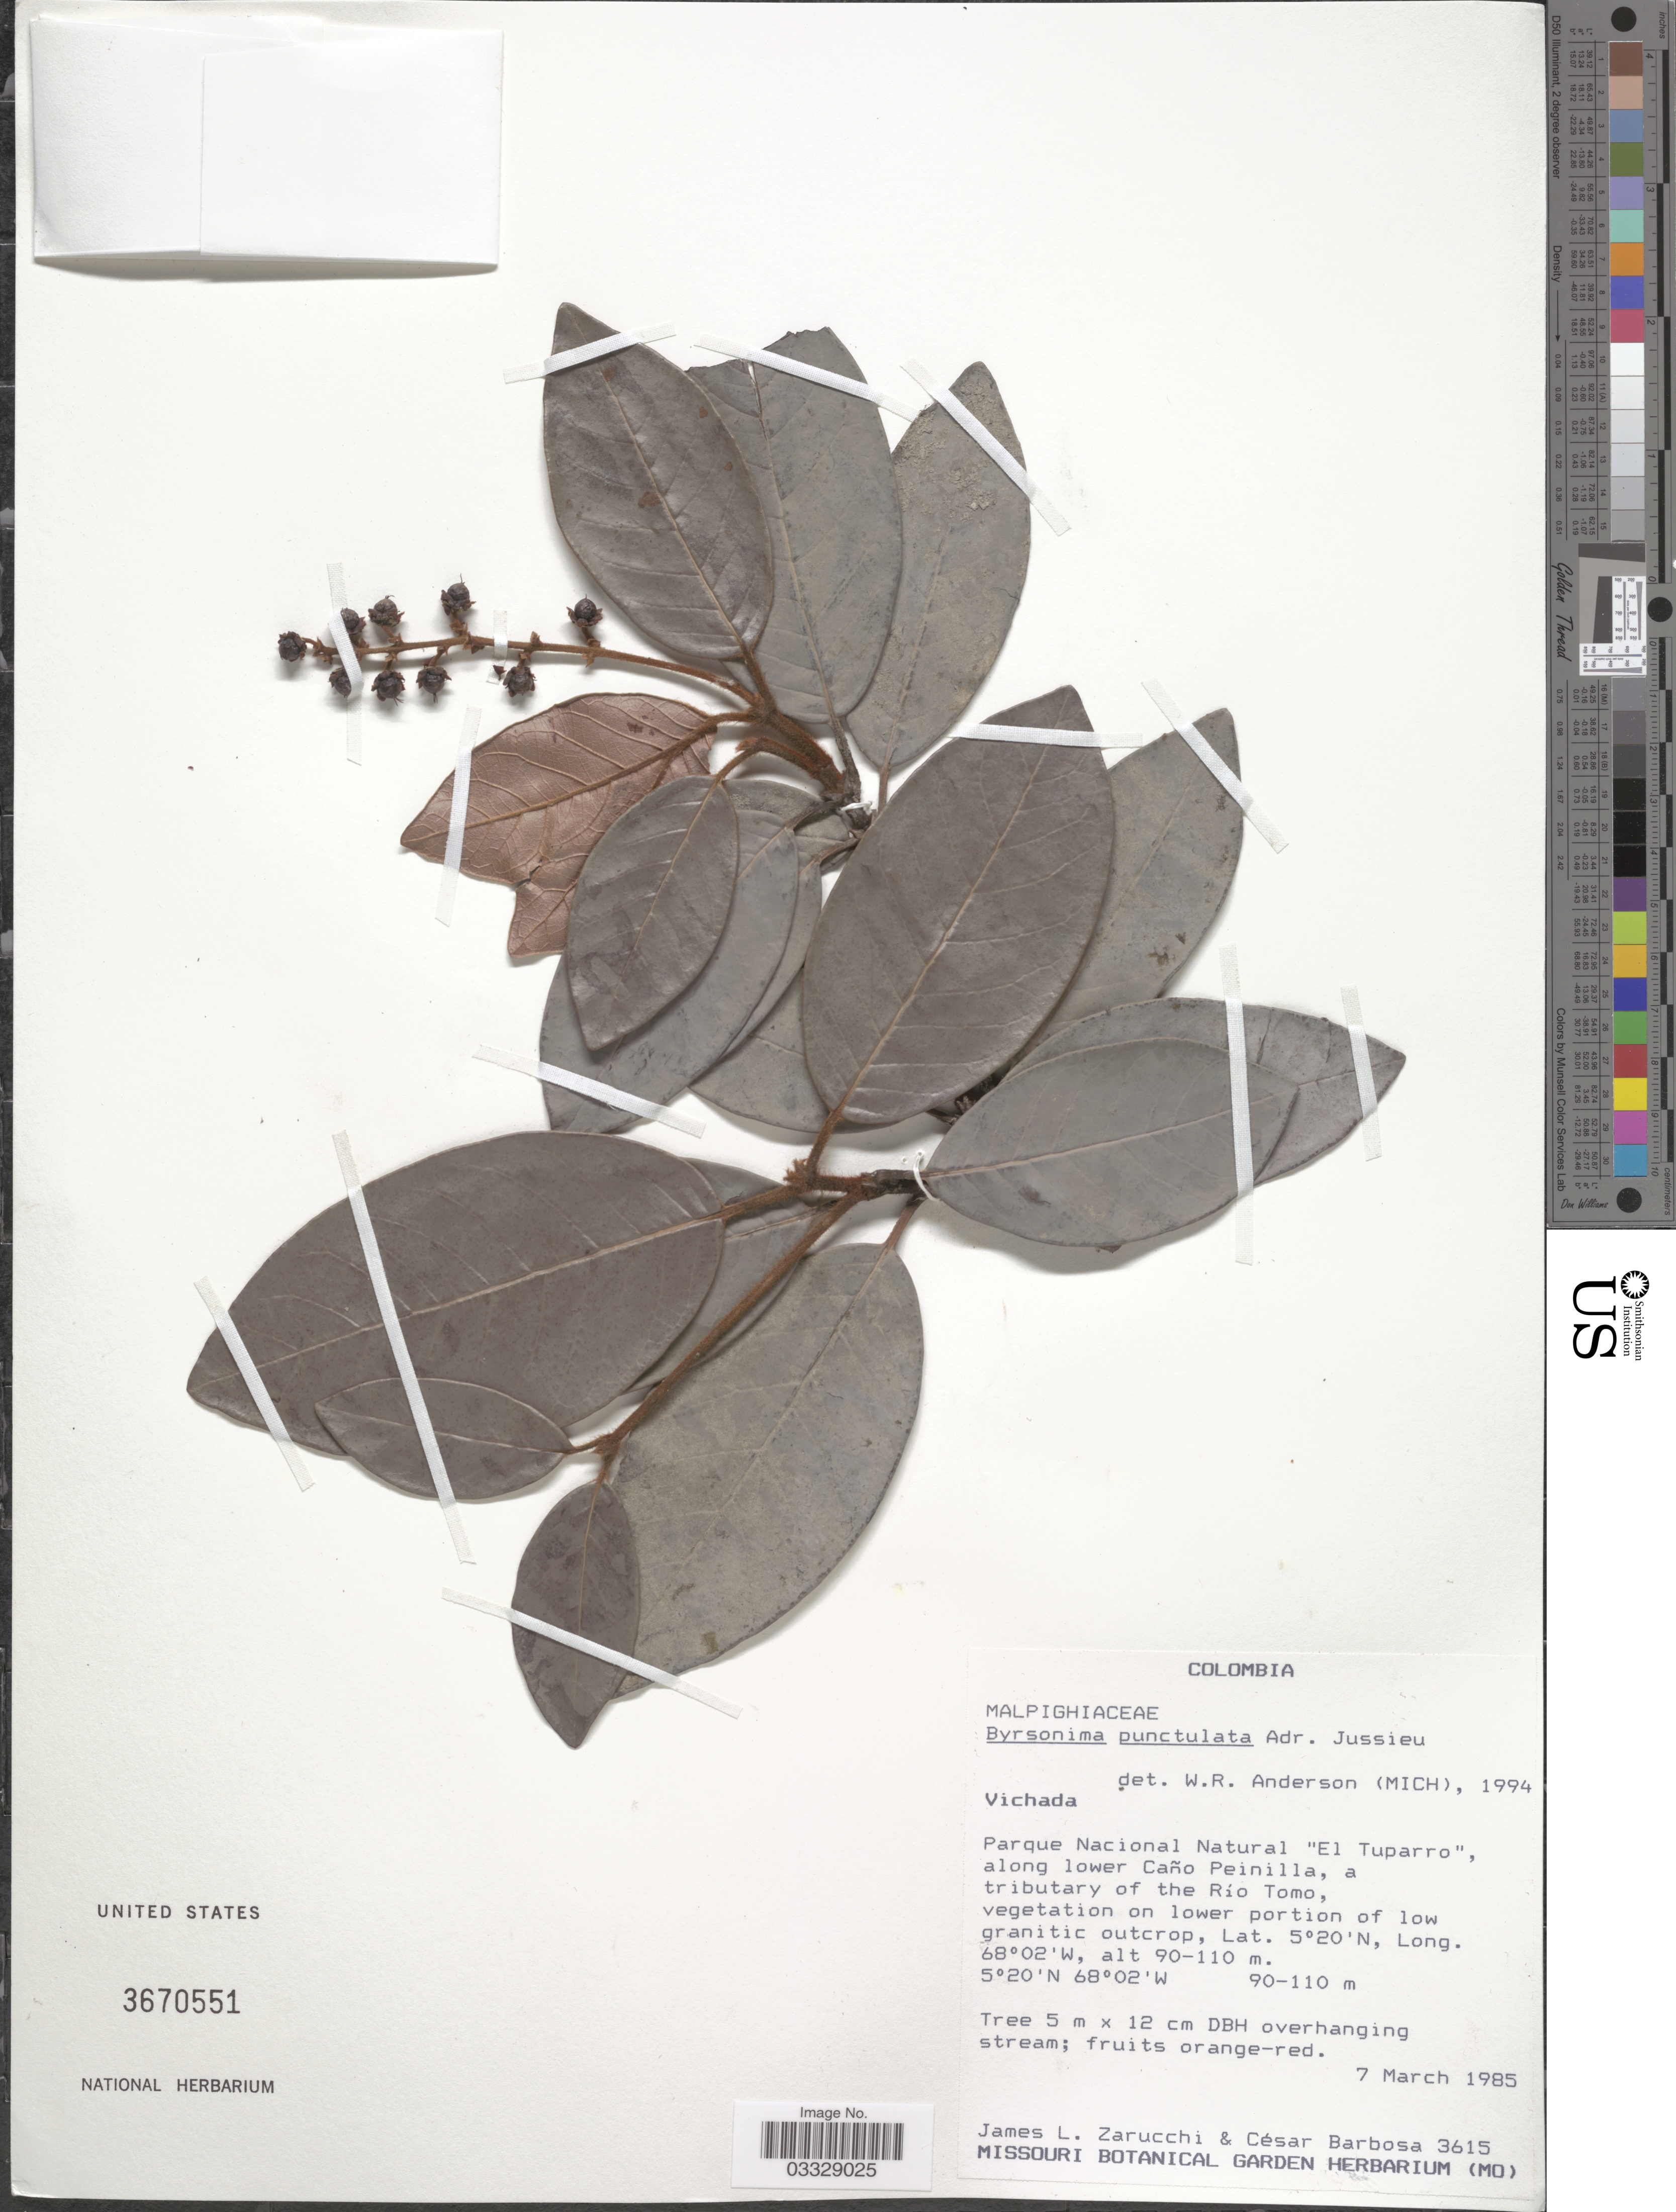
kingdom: Plantae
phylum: Tracheophyta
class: Magnoliopsida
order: Malpighiales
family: Malpighiaceae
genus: Byrsonima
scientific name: Byrsonima punctulata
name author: A. Juss.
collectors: J. L. Zarucchi & C. E. Barbosa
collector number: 3615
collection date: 1985-03-07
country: Colombia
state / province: Vichada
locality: Parque Nacional Natural "El Tuparro", along lower Caño Peinilla, a tributary of the Río Tomo.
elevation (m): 90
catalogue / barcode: US 3670551